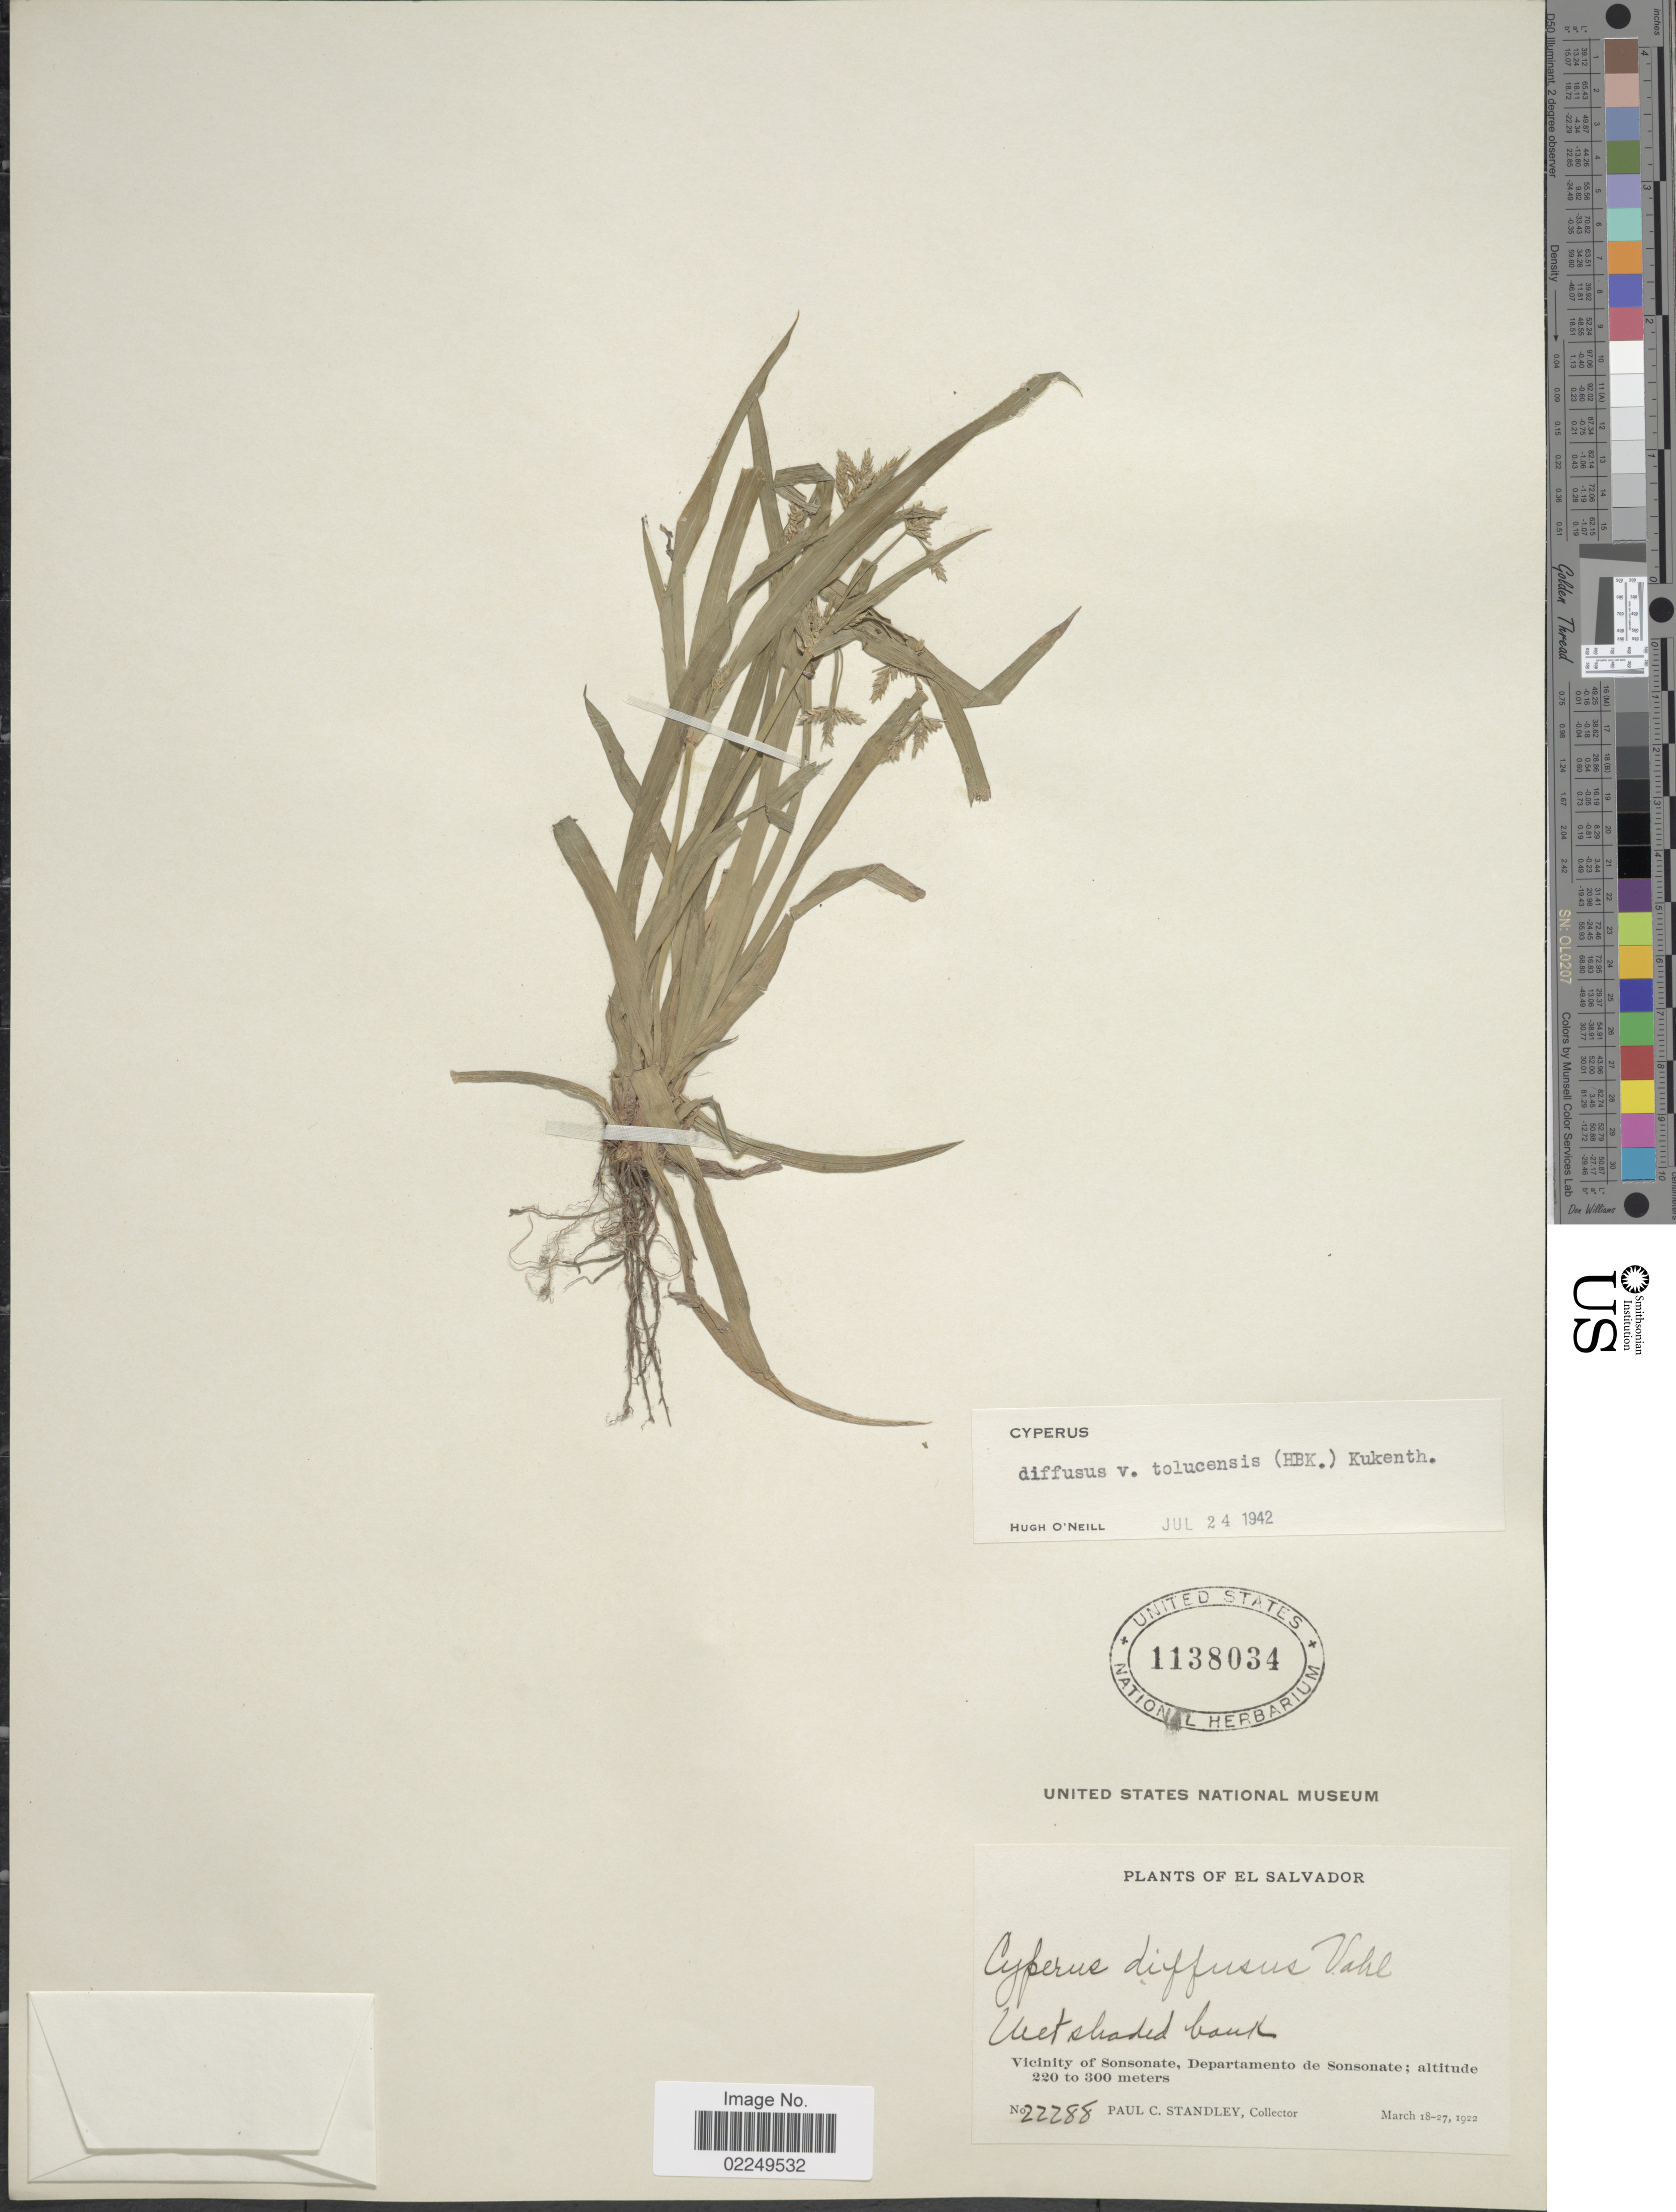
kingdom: Plantae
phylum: Tracheophyta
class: Liliopsida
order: Poales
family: Cyperaceae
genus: Cyperus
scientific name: Cyperus laxus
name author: Lam.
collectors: P. C. Standley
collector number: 22288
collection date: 1922-03-17/1922-03-18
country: El Salvador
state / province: Sonsonate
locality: Vicinity of Sonsonate, Departamento de Sonsonate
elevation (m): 220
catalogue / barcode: US 1138034